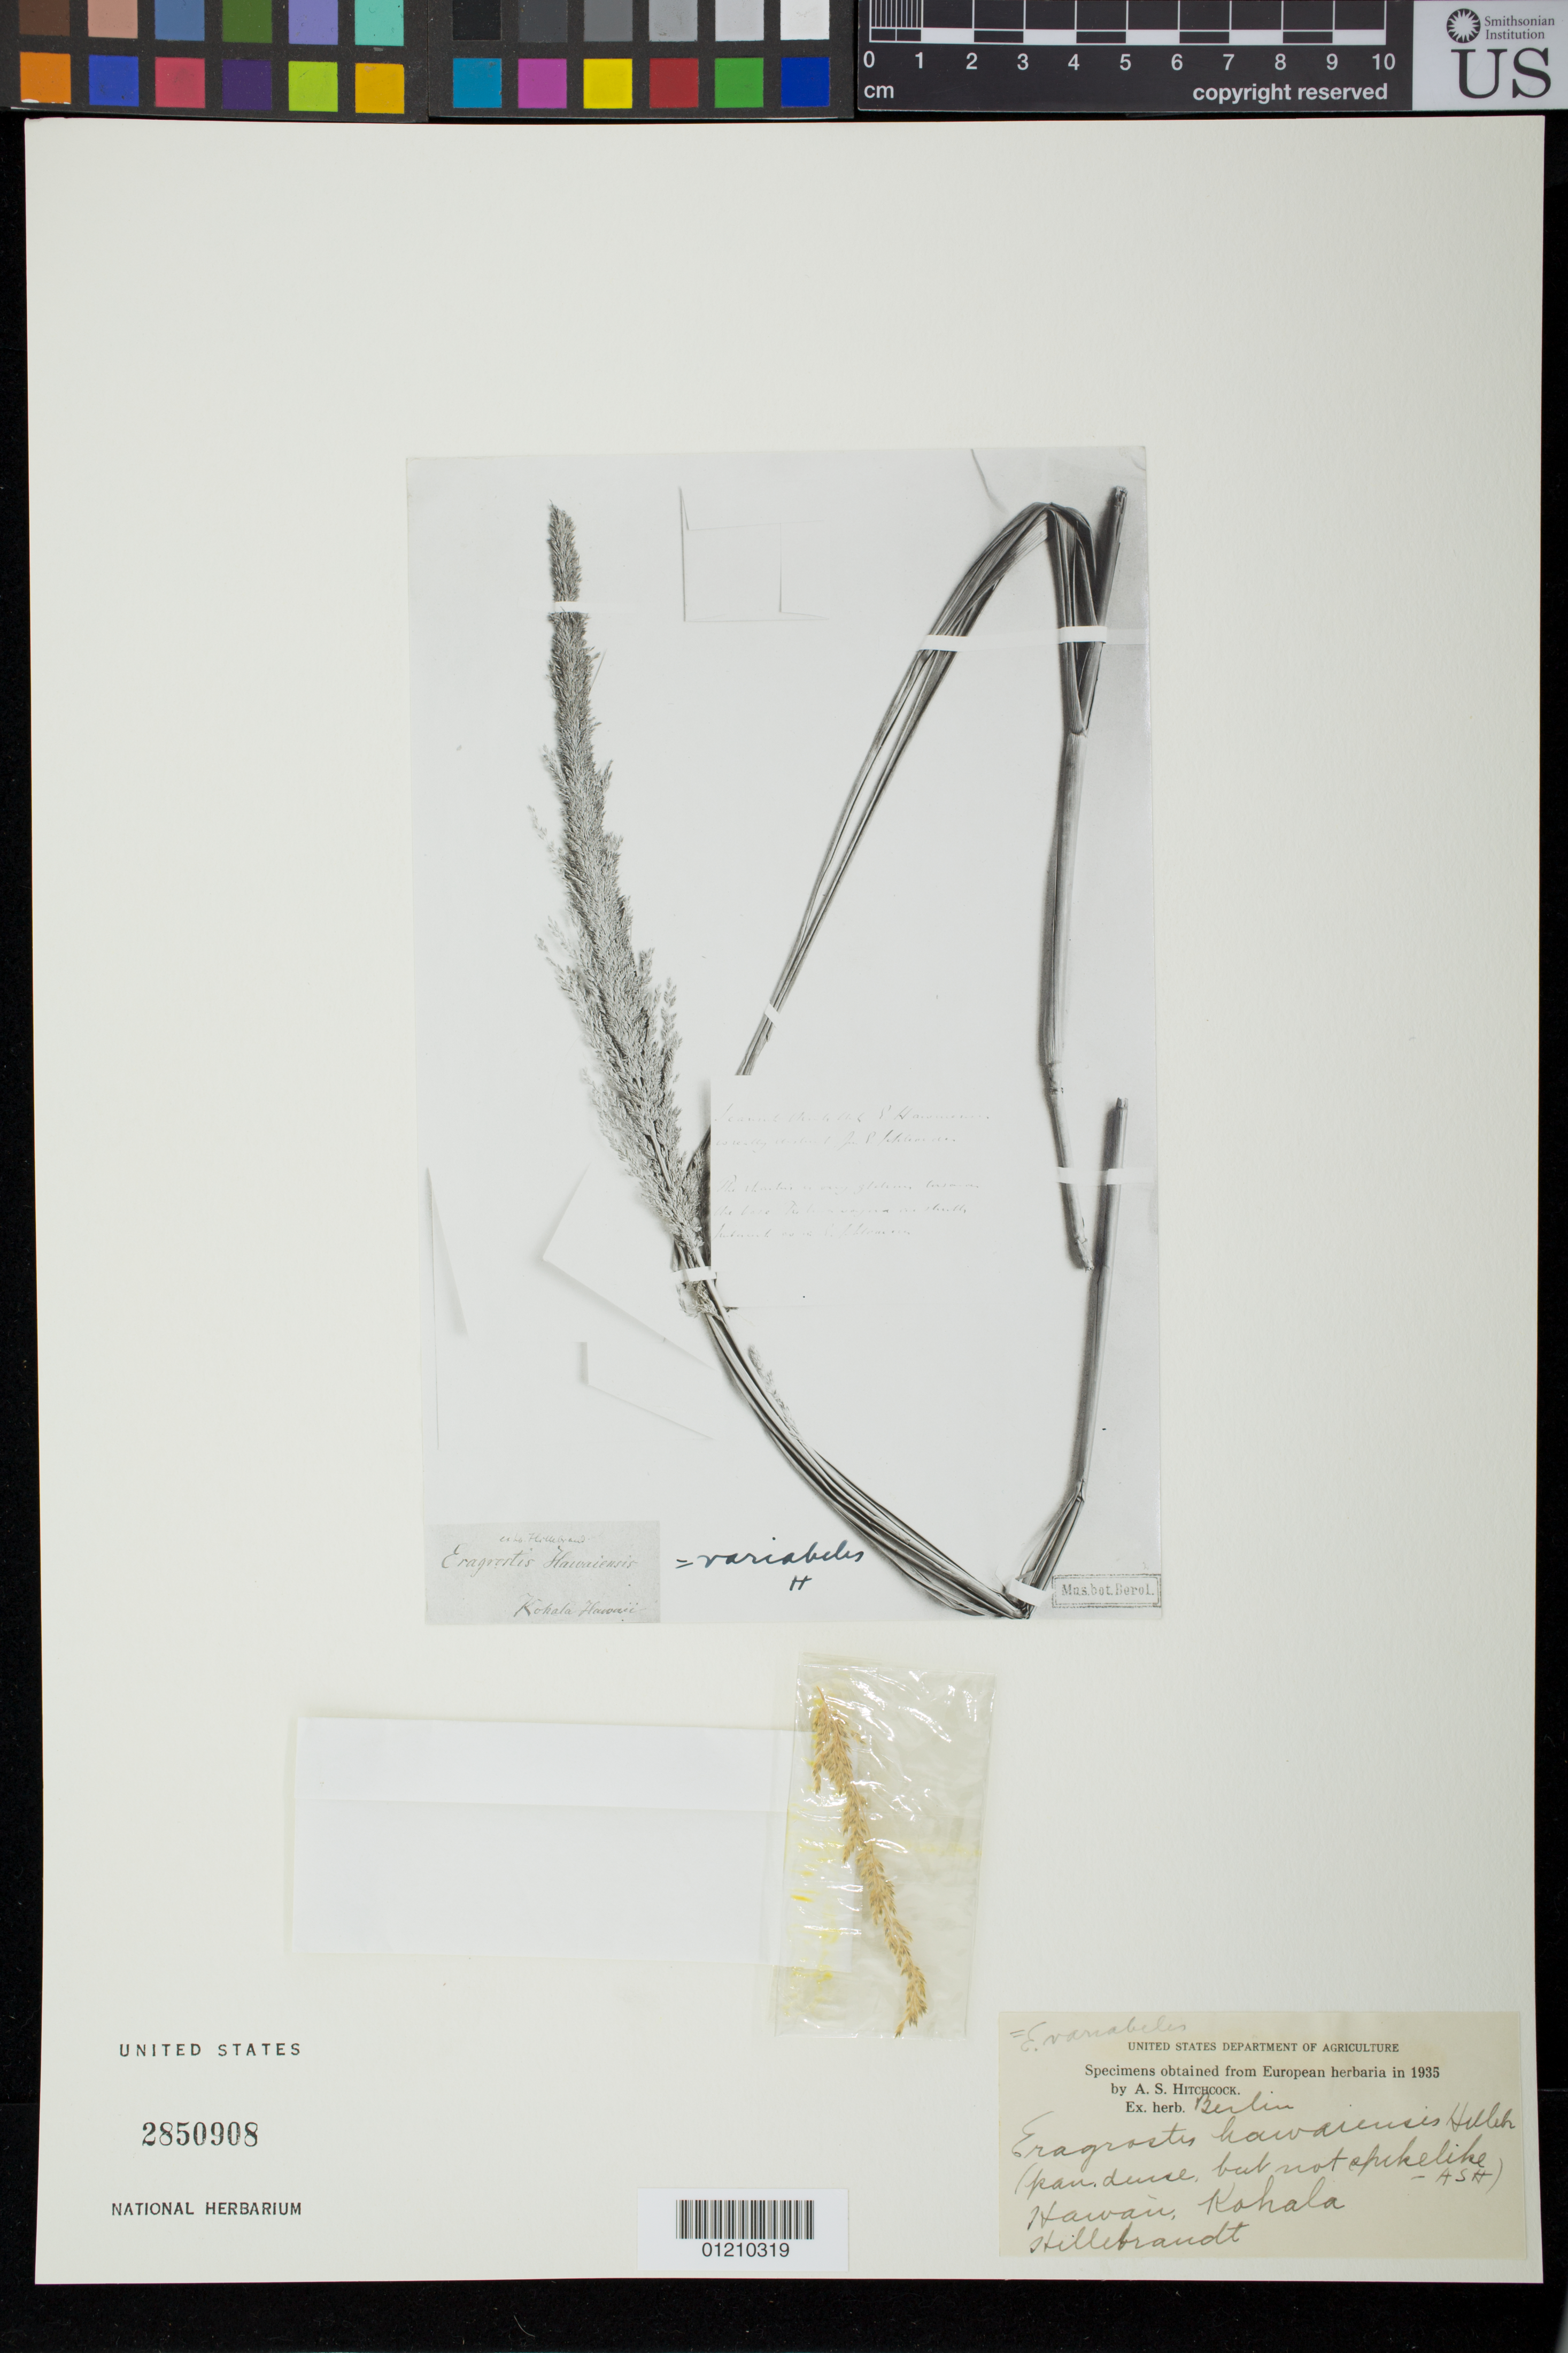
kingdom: Plantae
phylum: Tracheophyta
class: Liliopsida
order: Poales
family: Poaceae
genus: Eragrostis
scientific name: Eragrostis hawaiiensis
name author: Hillebr.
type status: Type Collection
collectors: W. Hillebrand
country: United States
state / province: Hawaii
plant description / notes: Fragmentary material of type specimen ex herb. Berlin. A photograph of the specimen is also mounted on the shhet.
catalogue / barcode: US 2850908